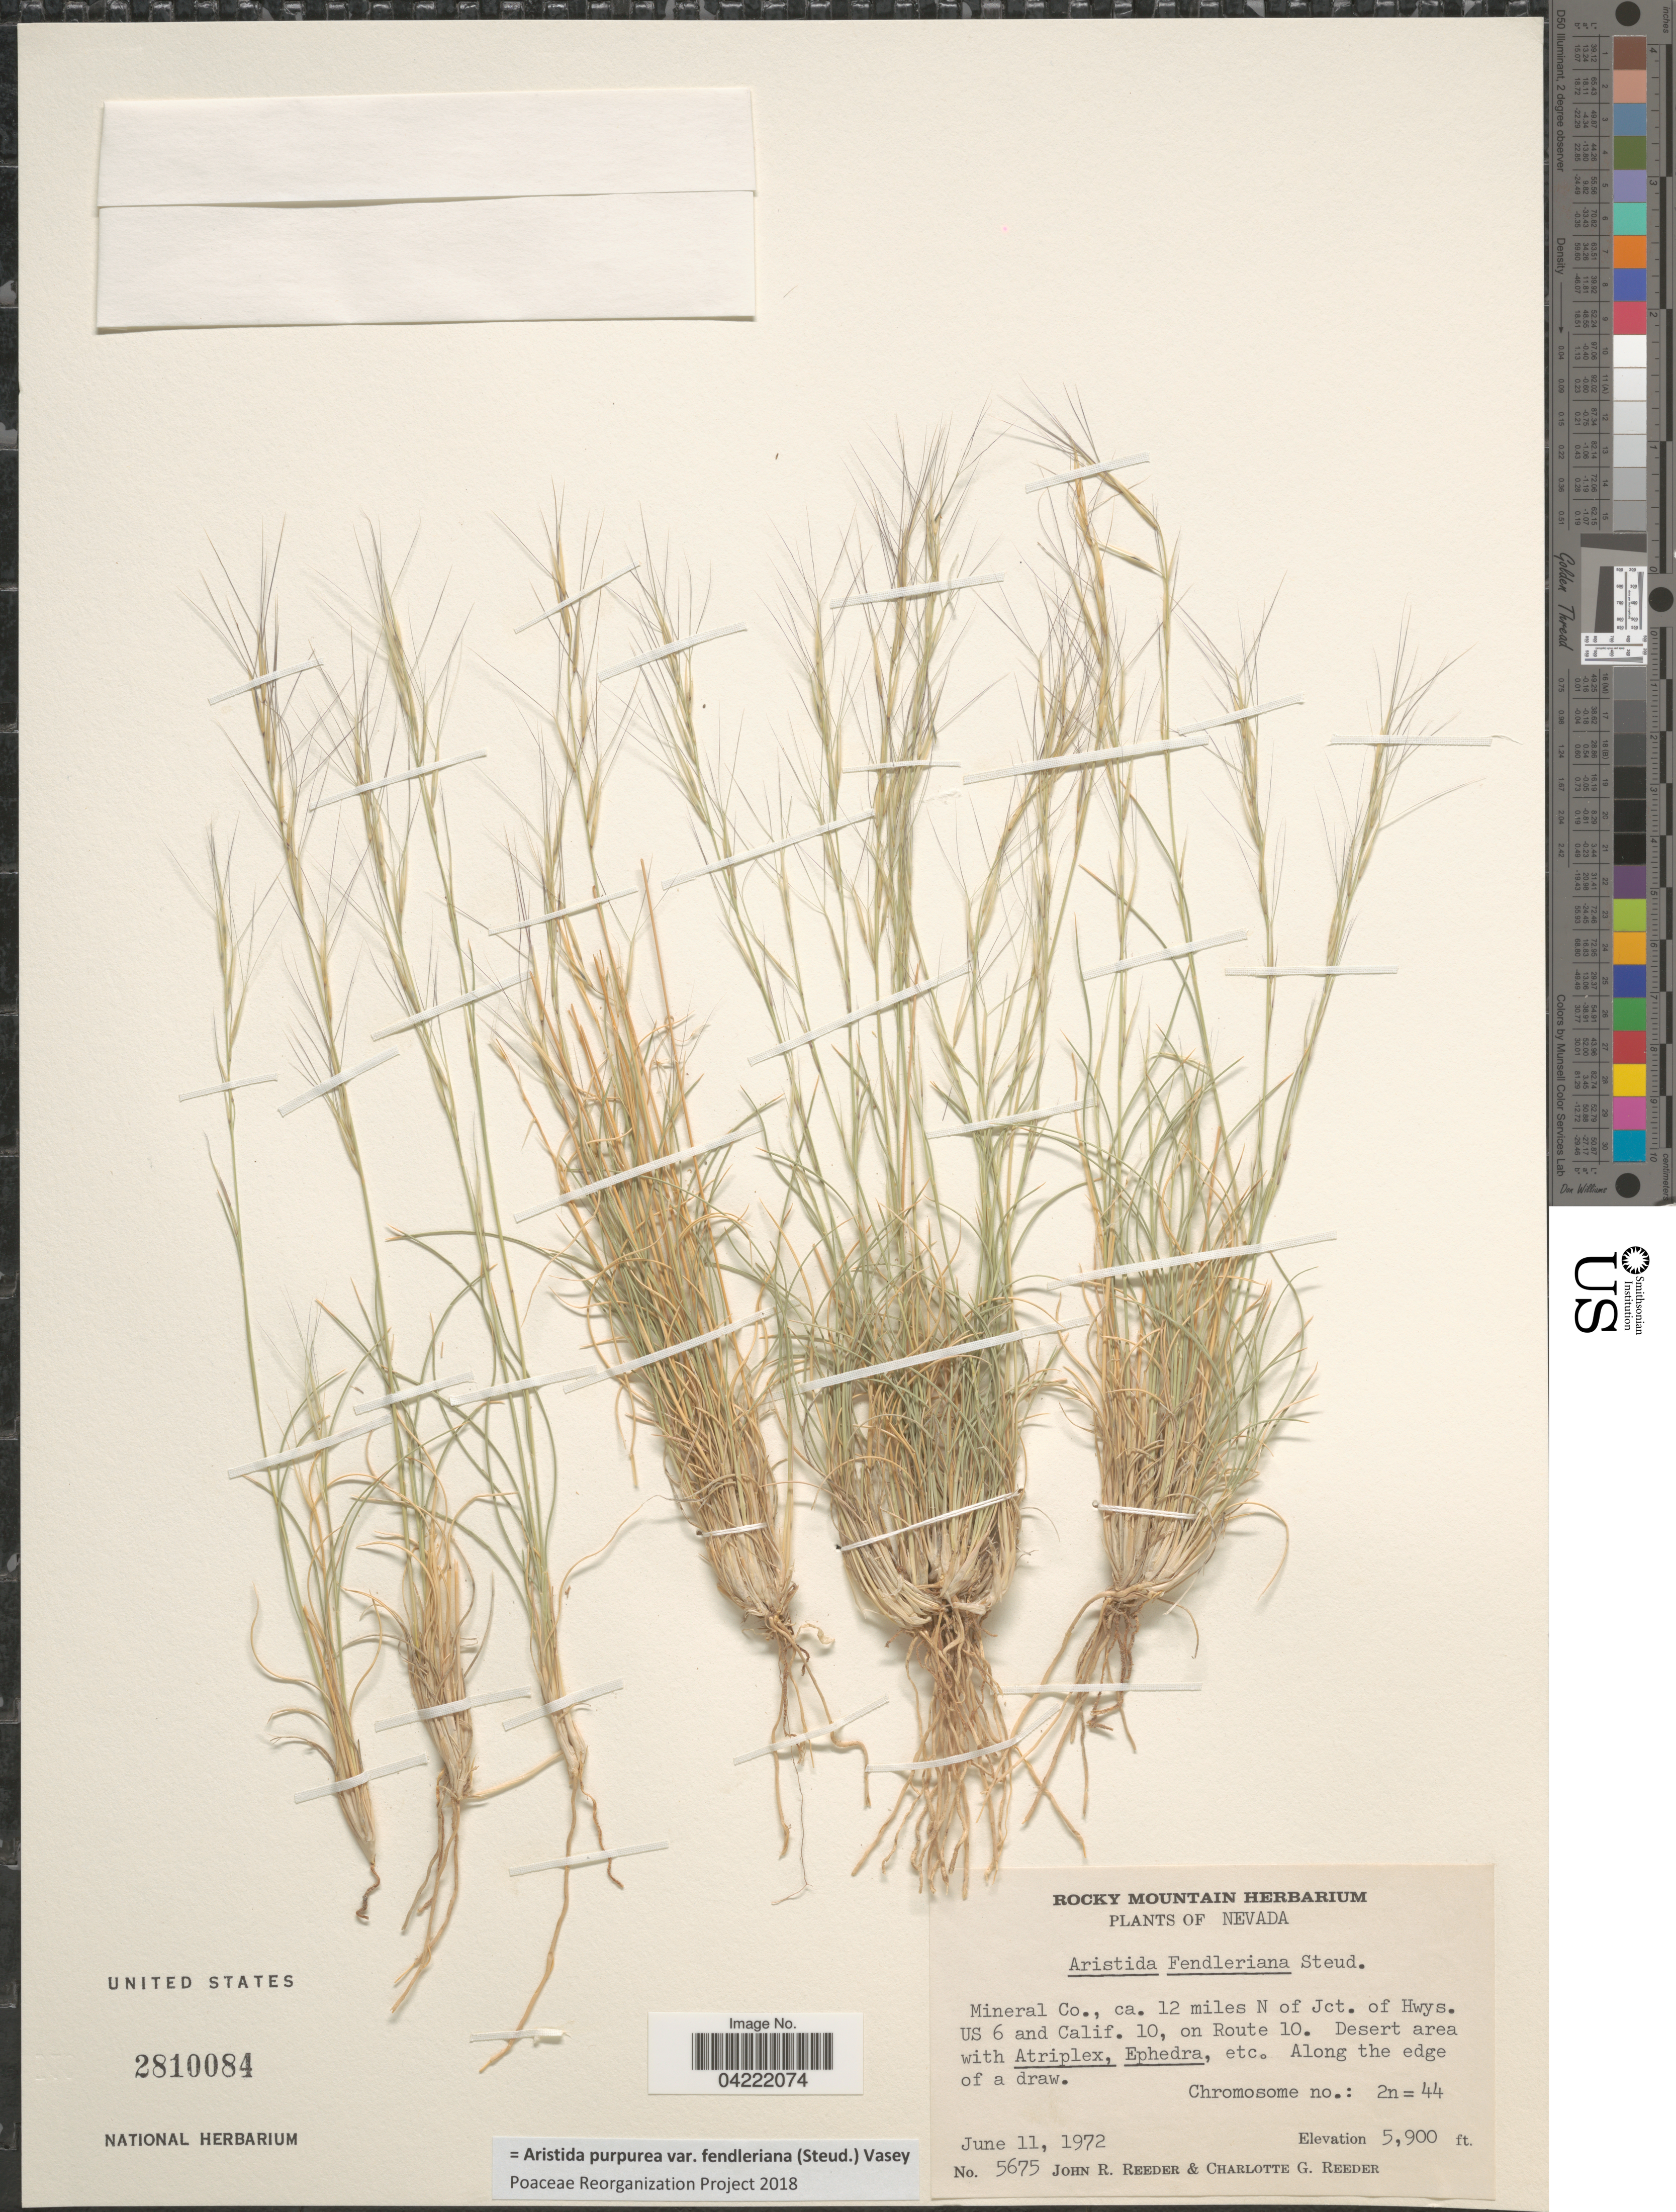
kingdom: Plantae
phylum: Tracheophyta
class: Liliopsida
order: Poales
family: Poaceae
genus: Aristida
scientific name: Aristida purpurea var. fendleriana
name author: (Steud.) Vasey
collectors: J. R. Reeder & C. G. Reeder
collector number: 5675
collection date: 1972-06-11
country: United States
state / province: Nevada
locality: Mineral Co., ca. 12 miles N of Jct. of Hwys. US 6 and Calif. 10, on Route 10. Desert area.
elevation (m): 1798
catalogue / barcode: US 2810084